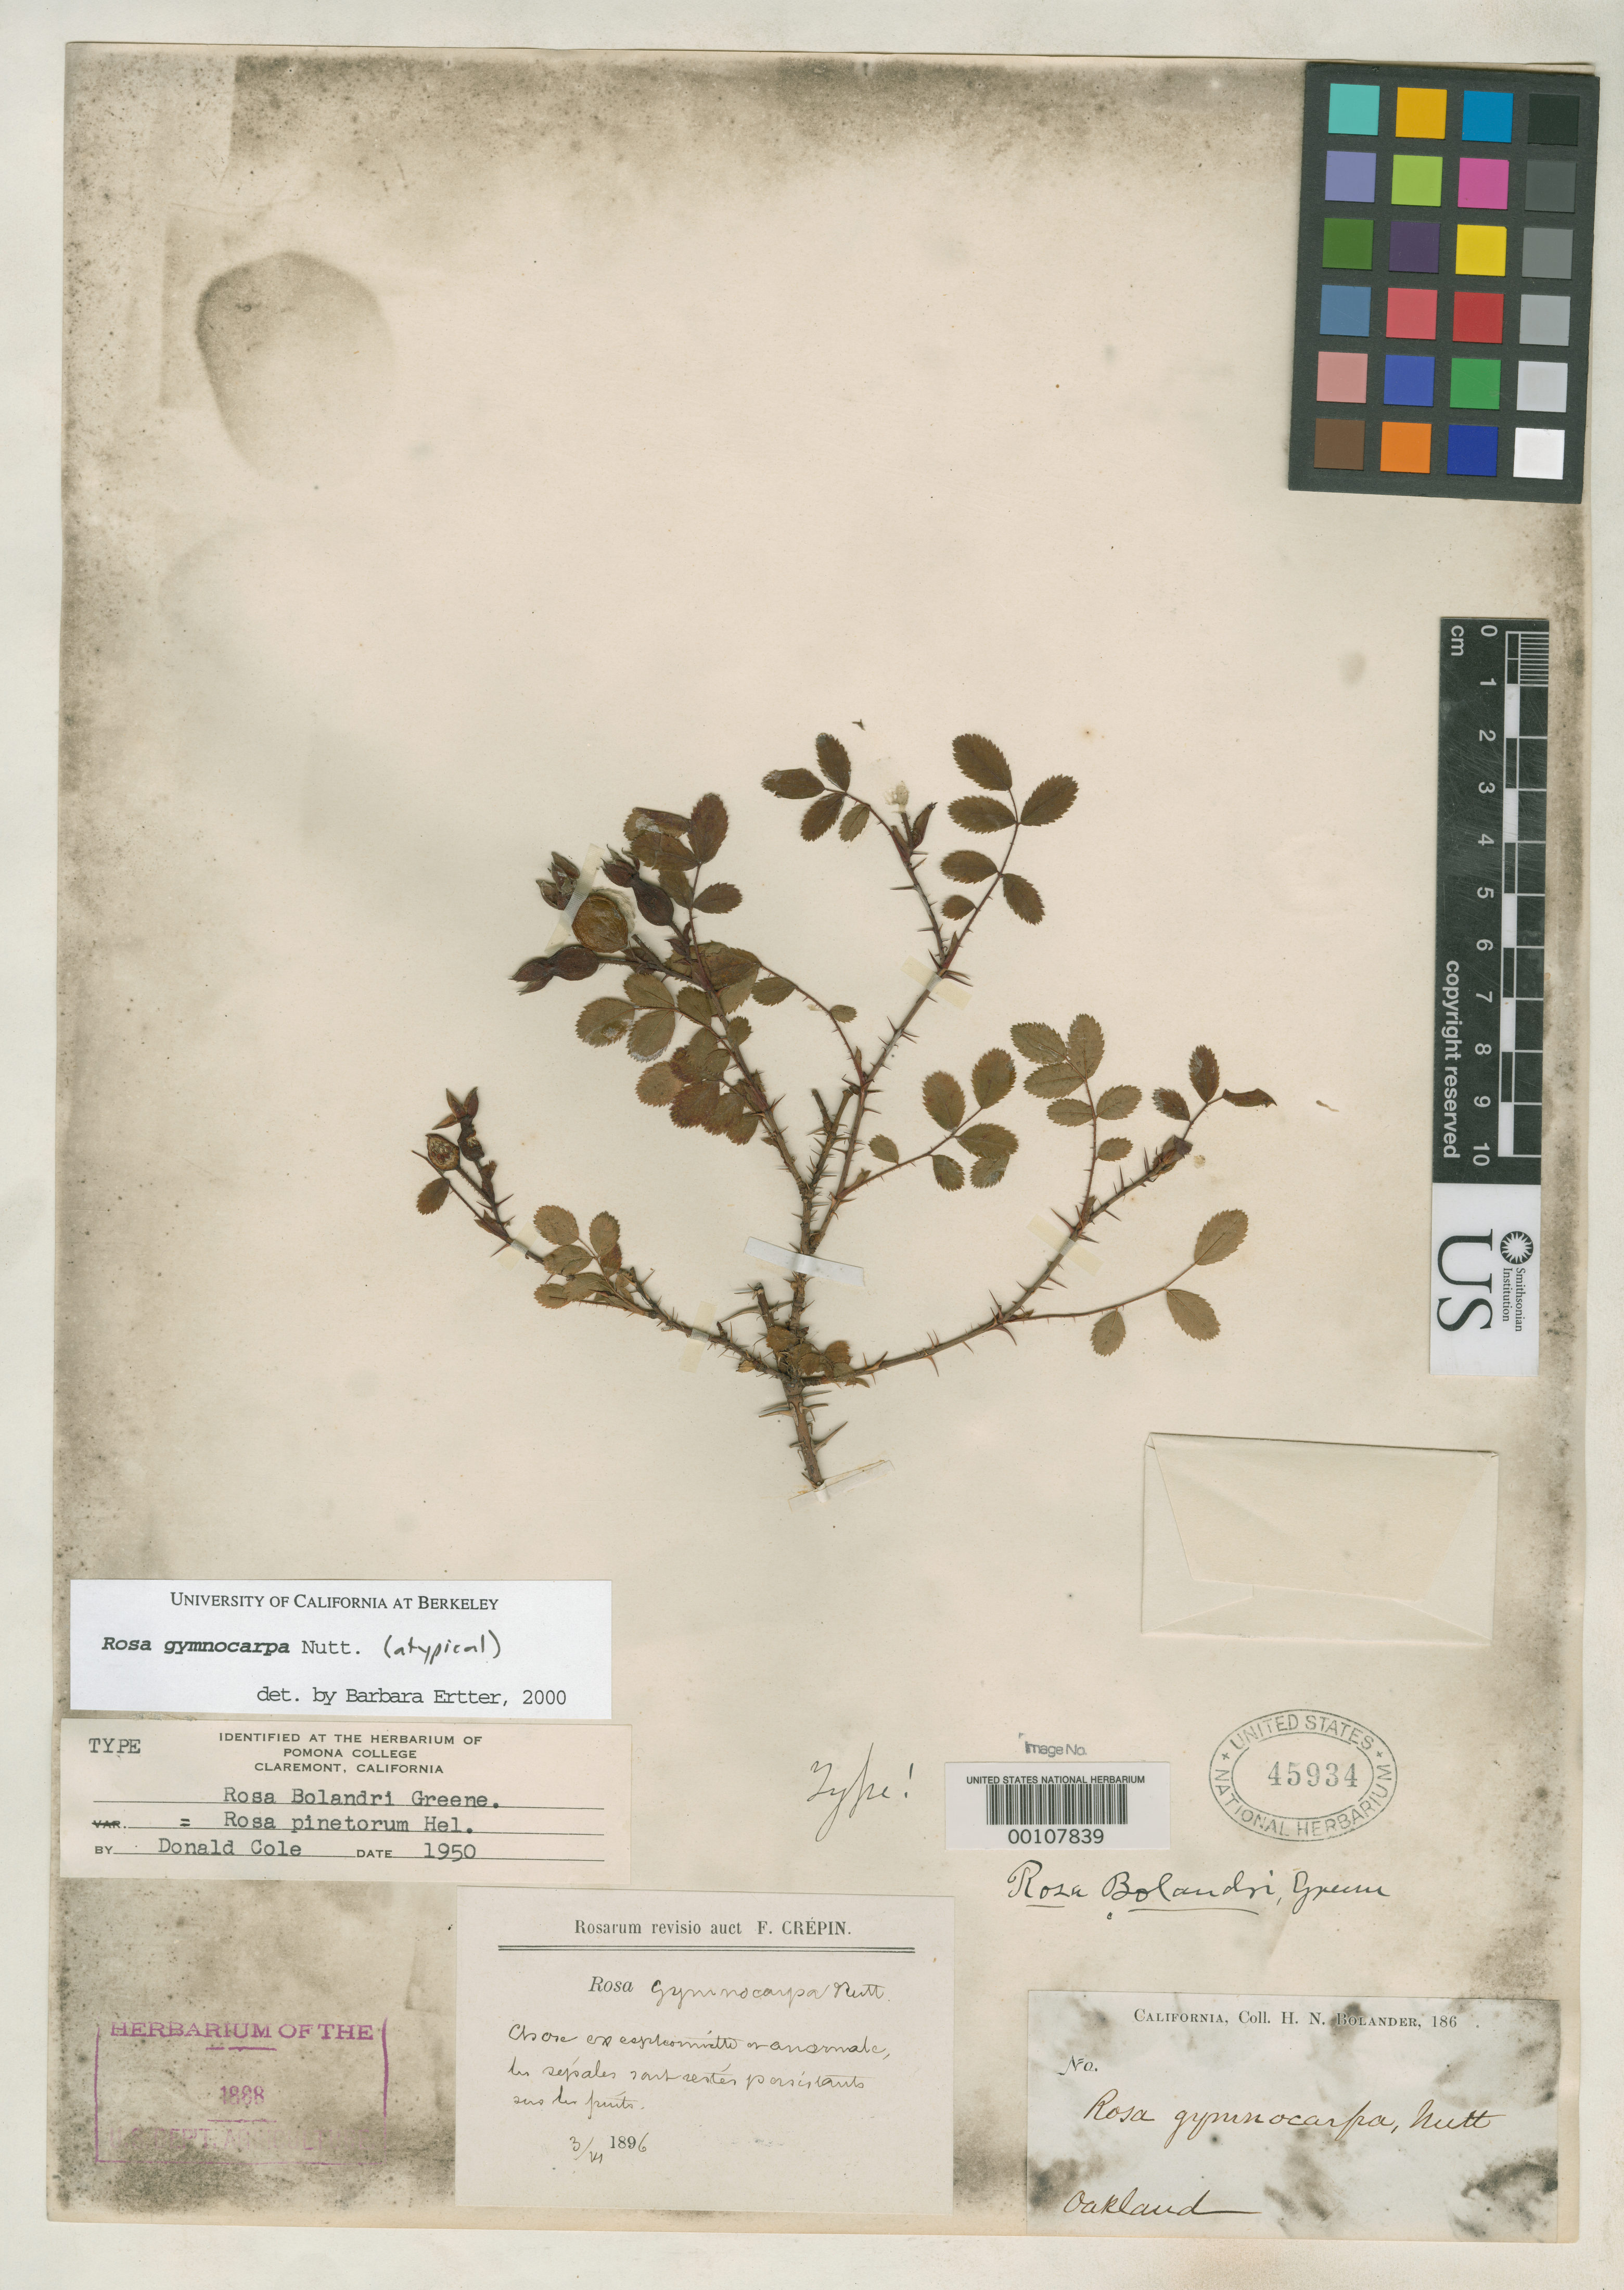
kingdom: Plantae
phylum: Tracheophyta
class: Magnoliopsida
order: Rosales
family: Rosaceae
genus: Rosa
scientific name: Rosa bolanderi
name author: Greene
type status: Holotype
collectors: H. Bolander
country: United States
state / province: California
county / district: Alameda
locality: Oakland.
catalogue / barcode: US 45934